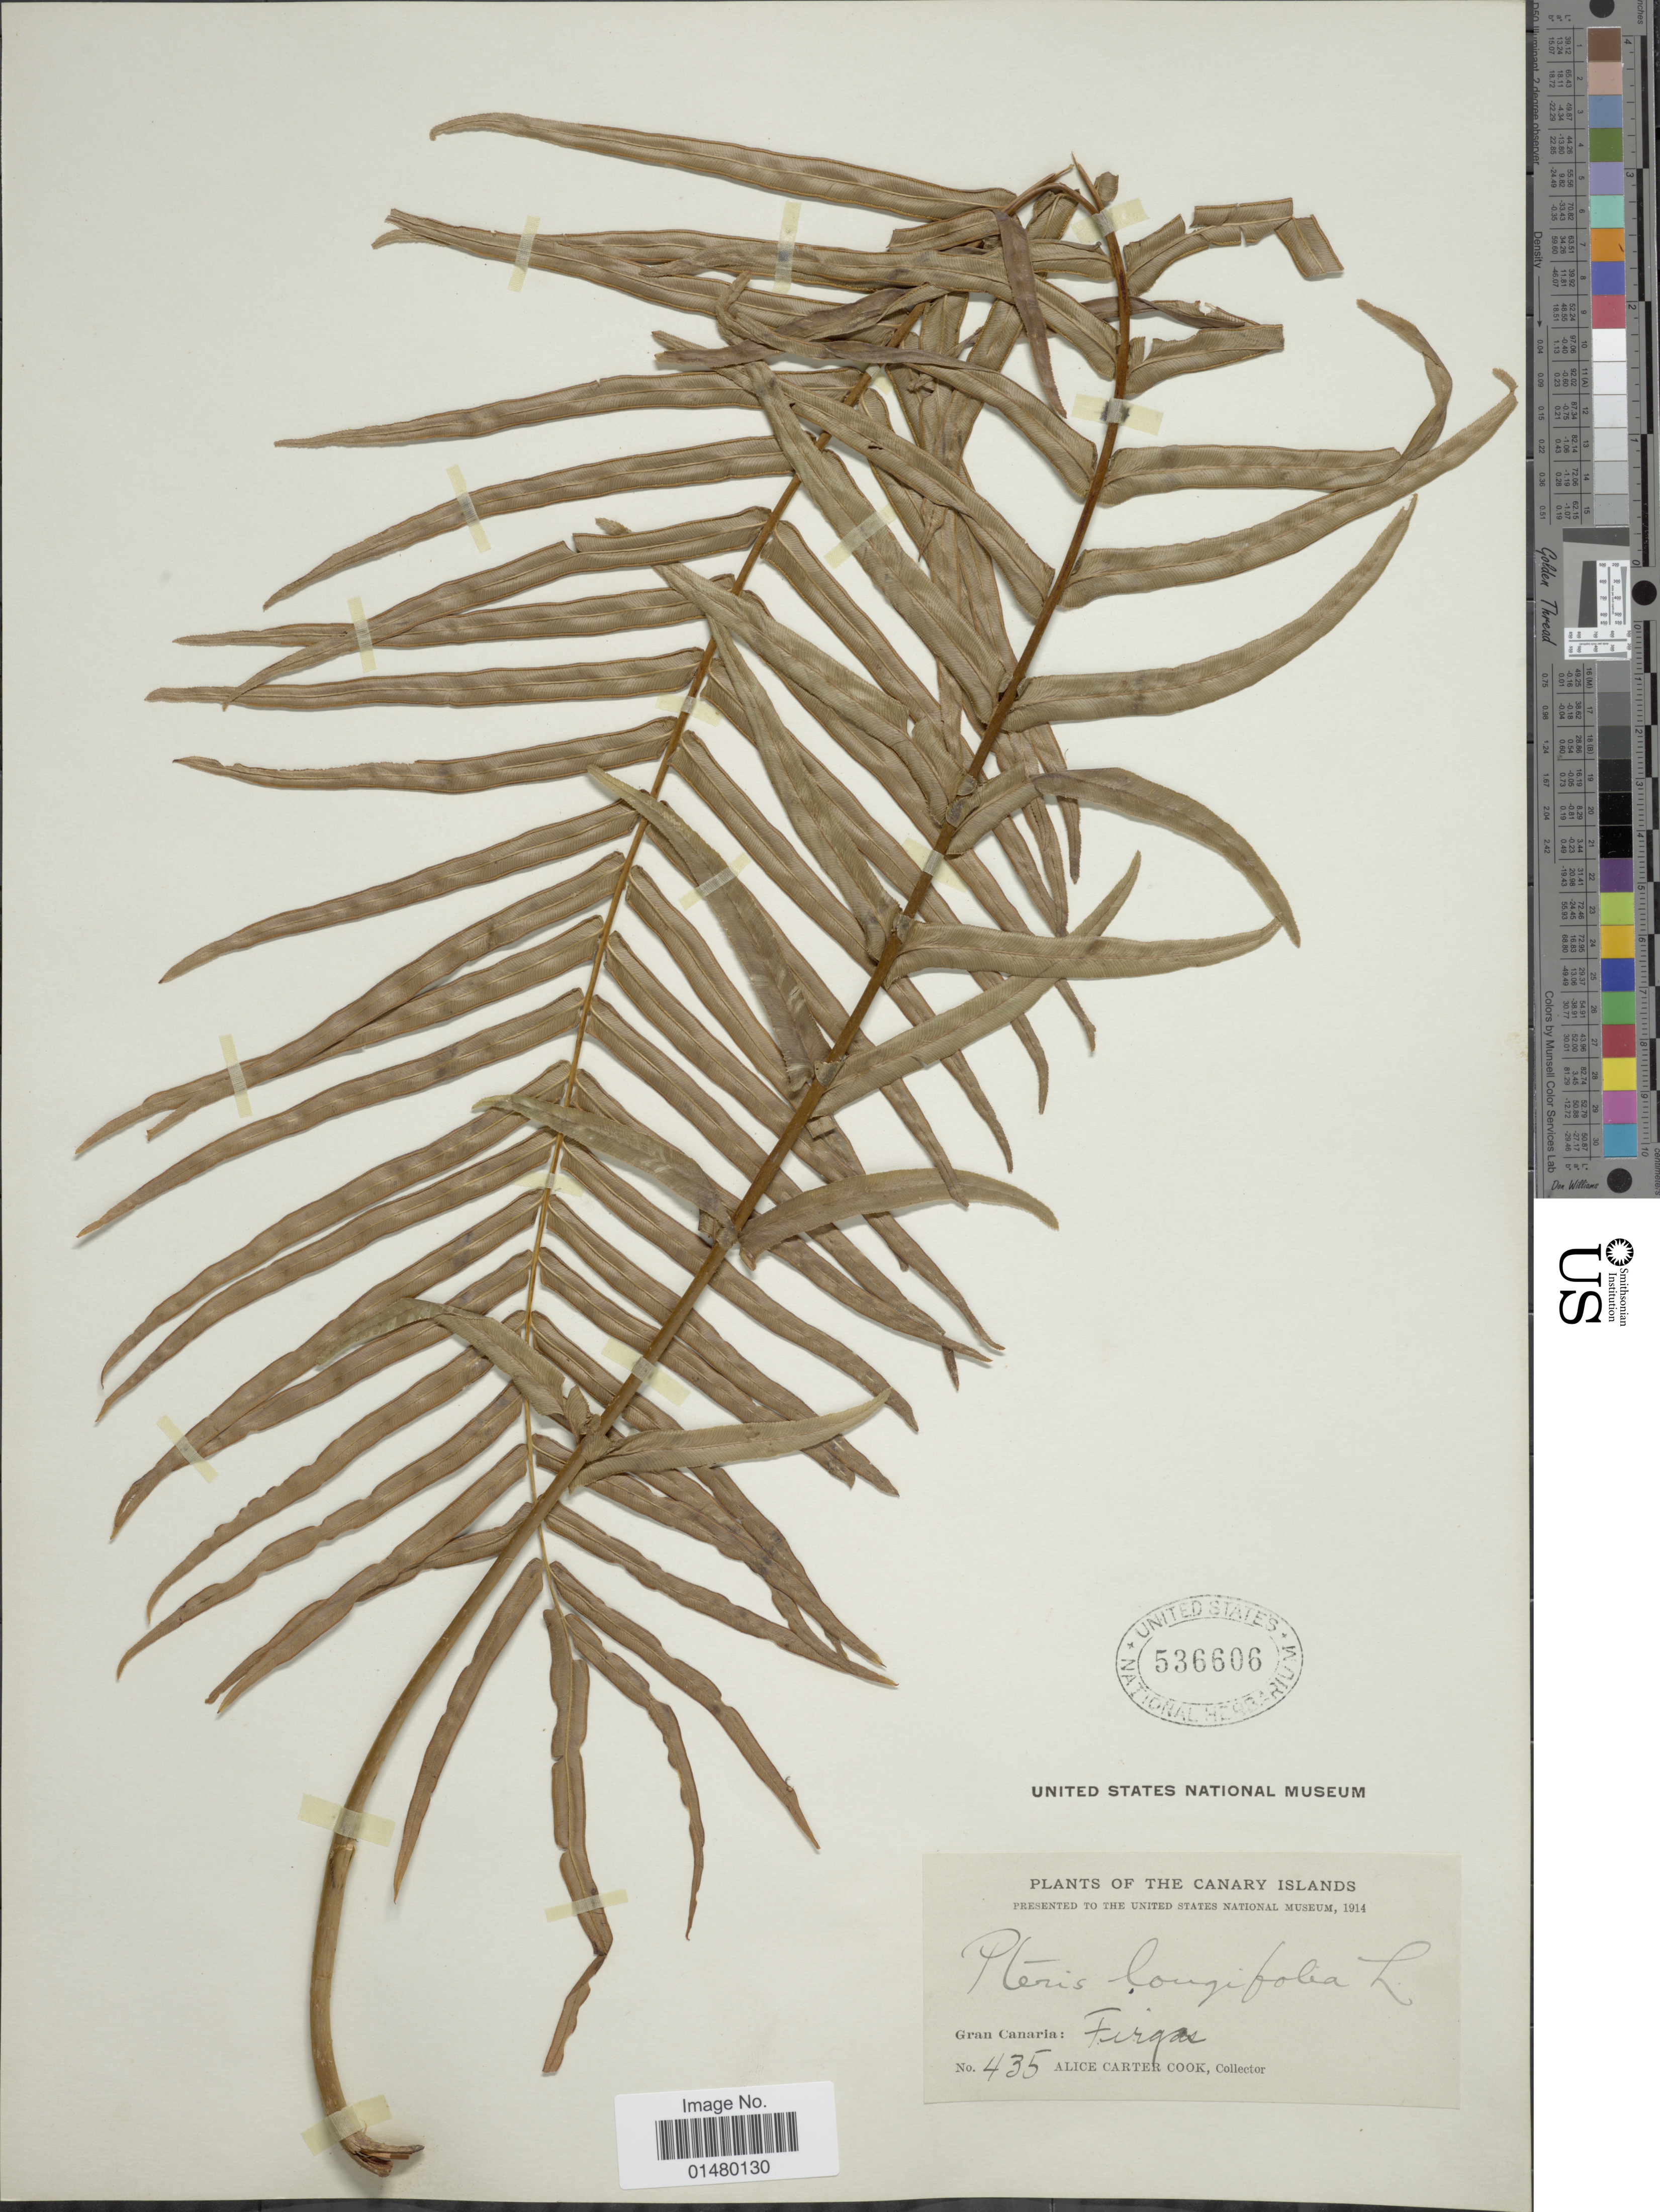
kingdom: Plantae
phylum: Tracheophyta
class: Polypodiopsida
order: Polypodiales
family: Pteridaceae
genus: Pteris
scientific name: Pteris vittata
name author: L.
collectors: Alice C. Cook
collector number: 435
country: Spain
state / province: Canarias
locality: The Canary Islands, Gran Canaria: Firgas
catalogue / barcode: US 536606